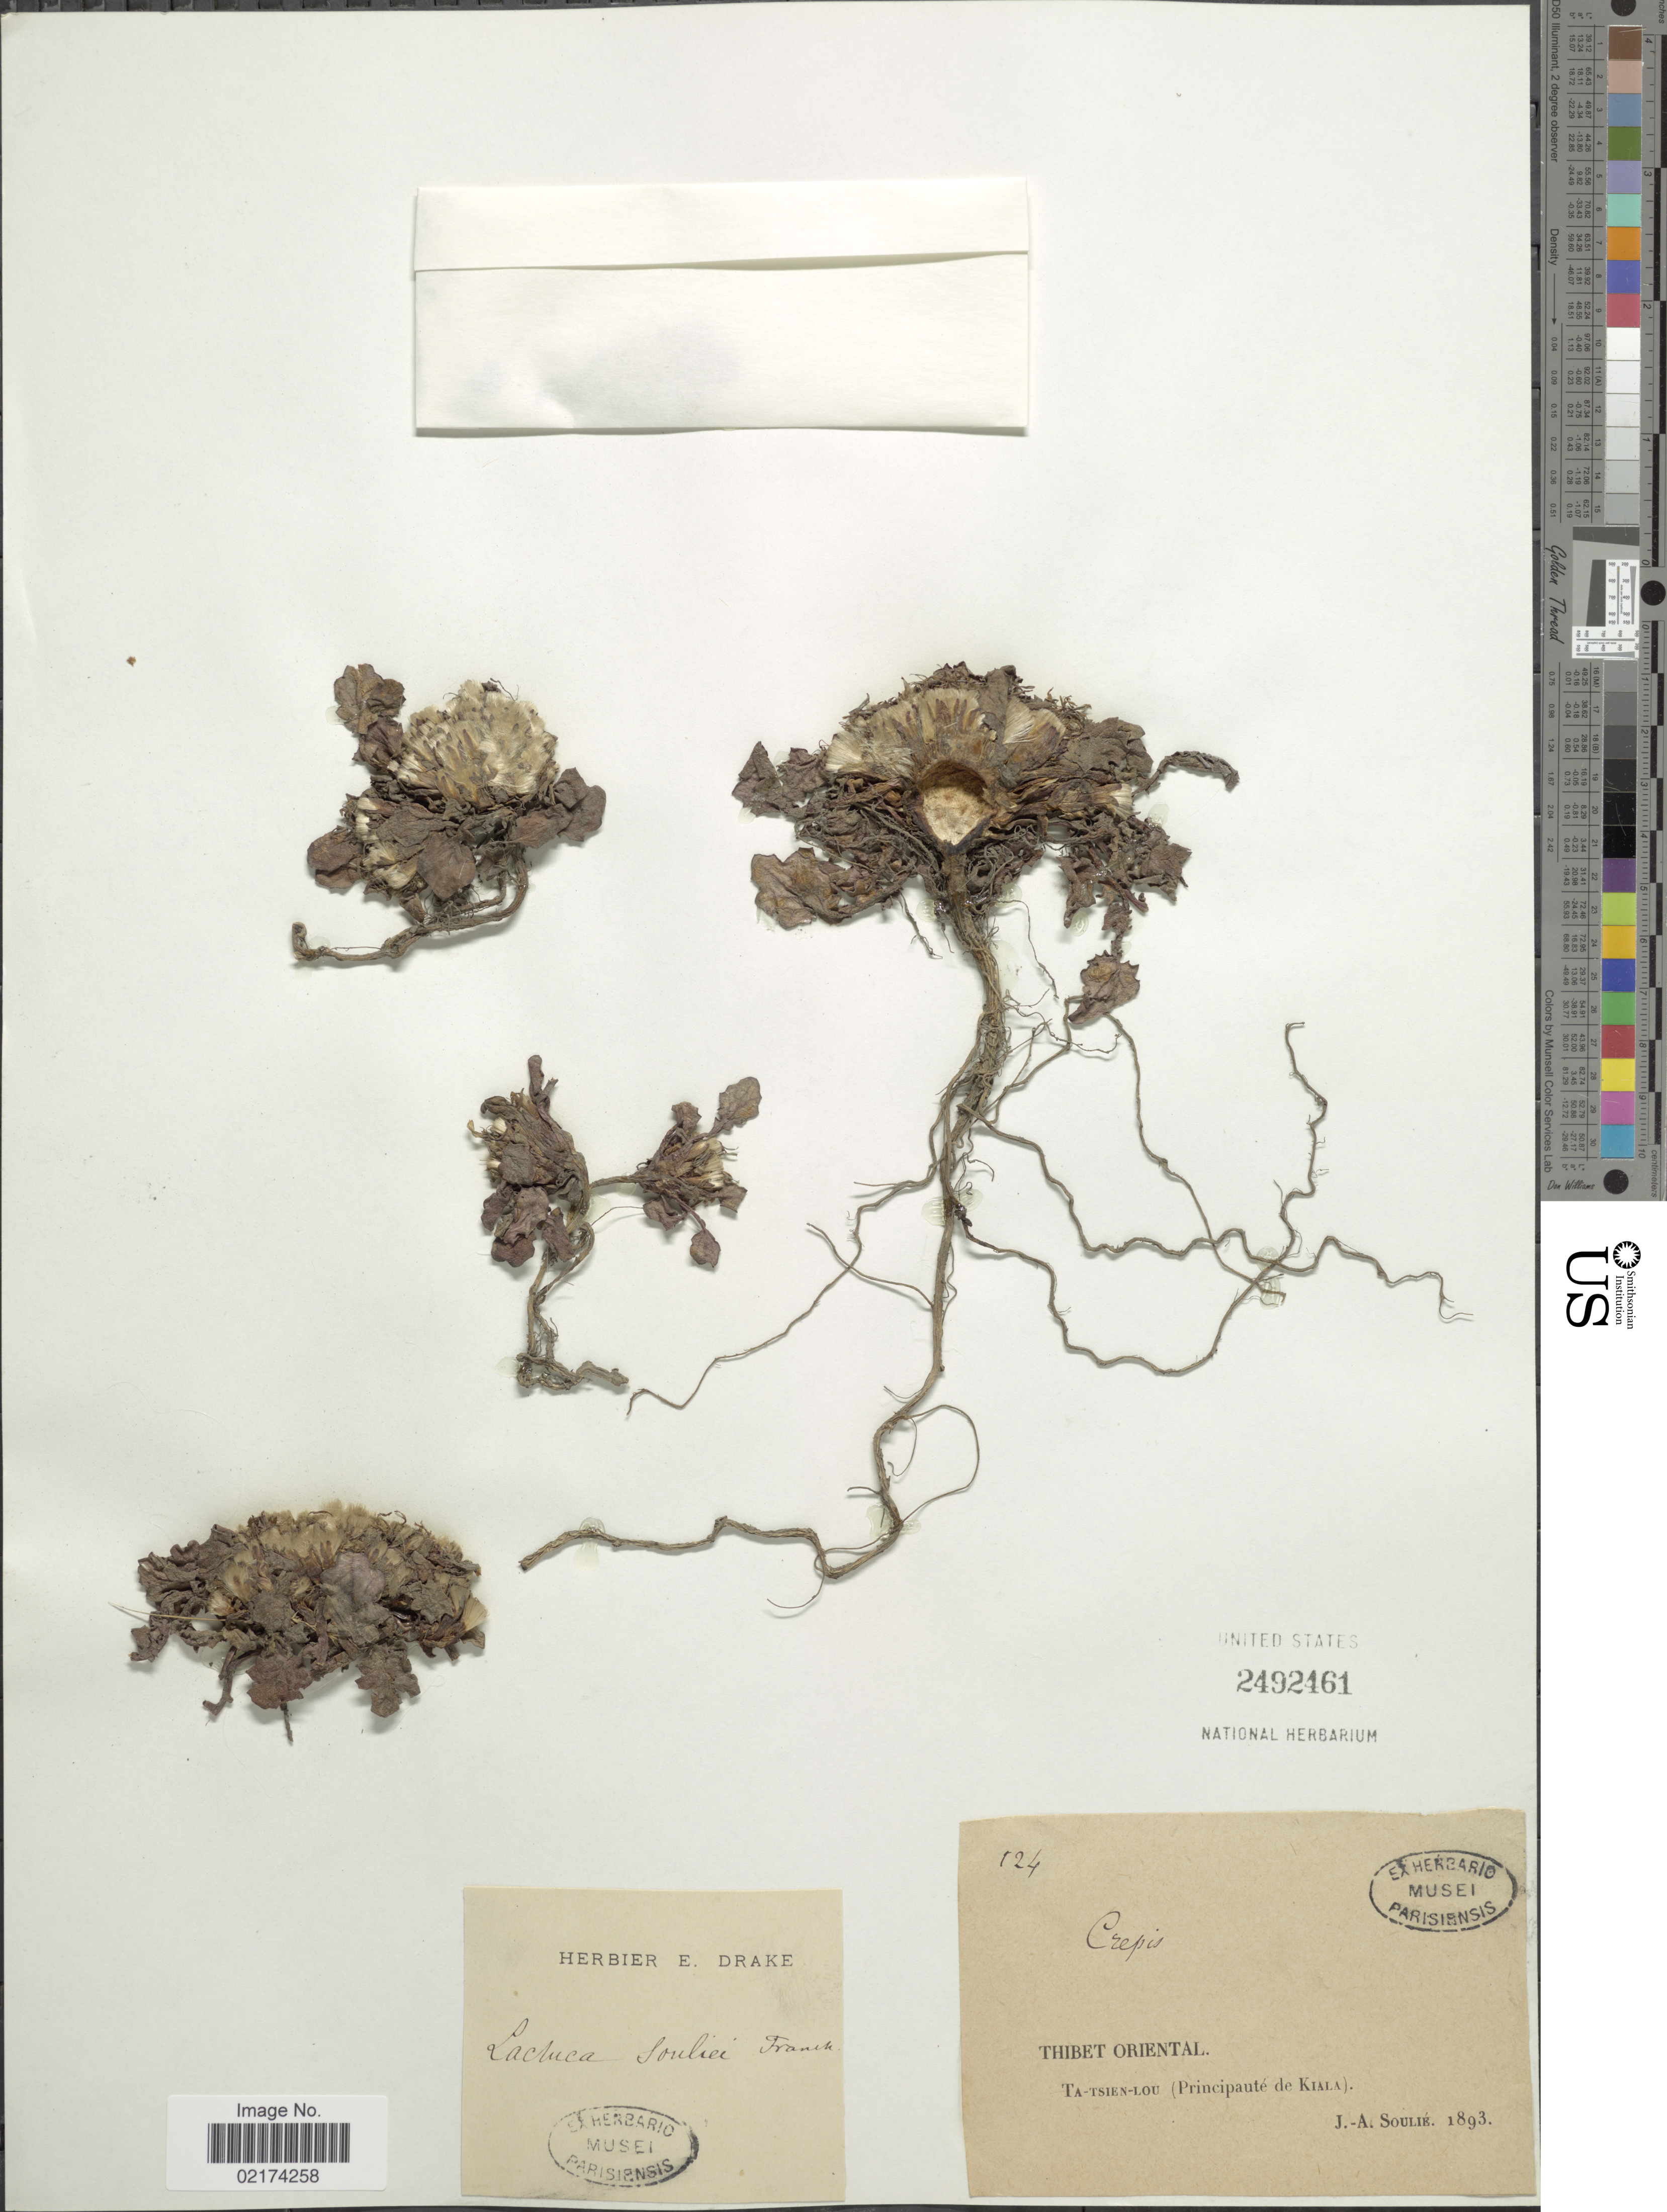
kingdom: Plantae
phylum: Tracheophyta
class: Magnoliopsida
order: Asterales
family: Asteraceae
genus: Parasyncalathium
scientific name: Parasyncalathium souliei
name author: (Franch.) J. W. Zhang et al.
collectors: J. Soulié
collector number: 124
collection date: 1893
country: China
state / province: Xizang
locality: Thibet Oriental, Ta-Tsien-Lou (Principaute de Kiala)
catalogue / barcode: US 2492461